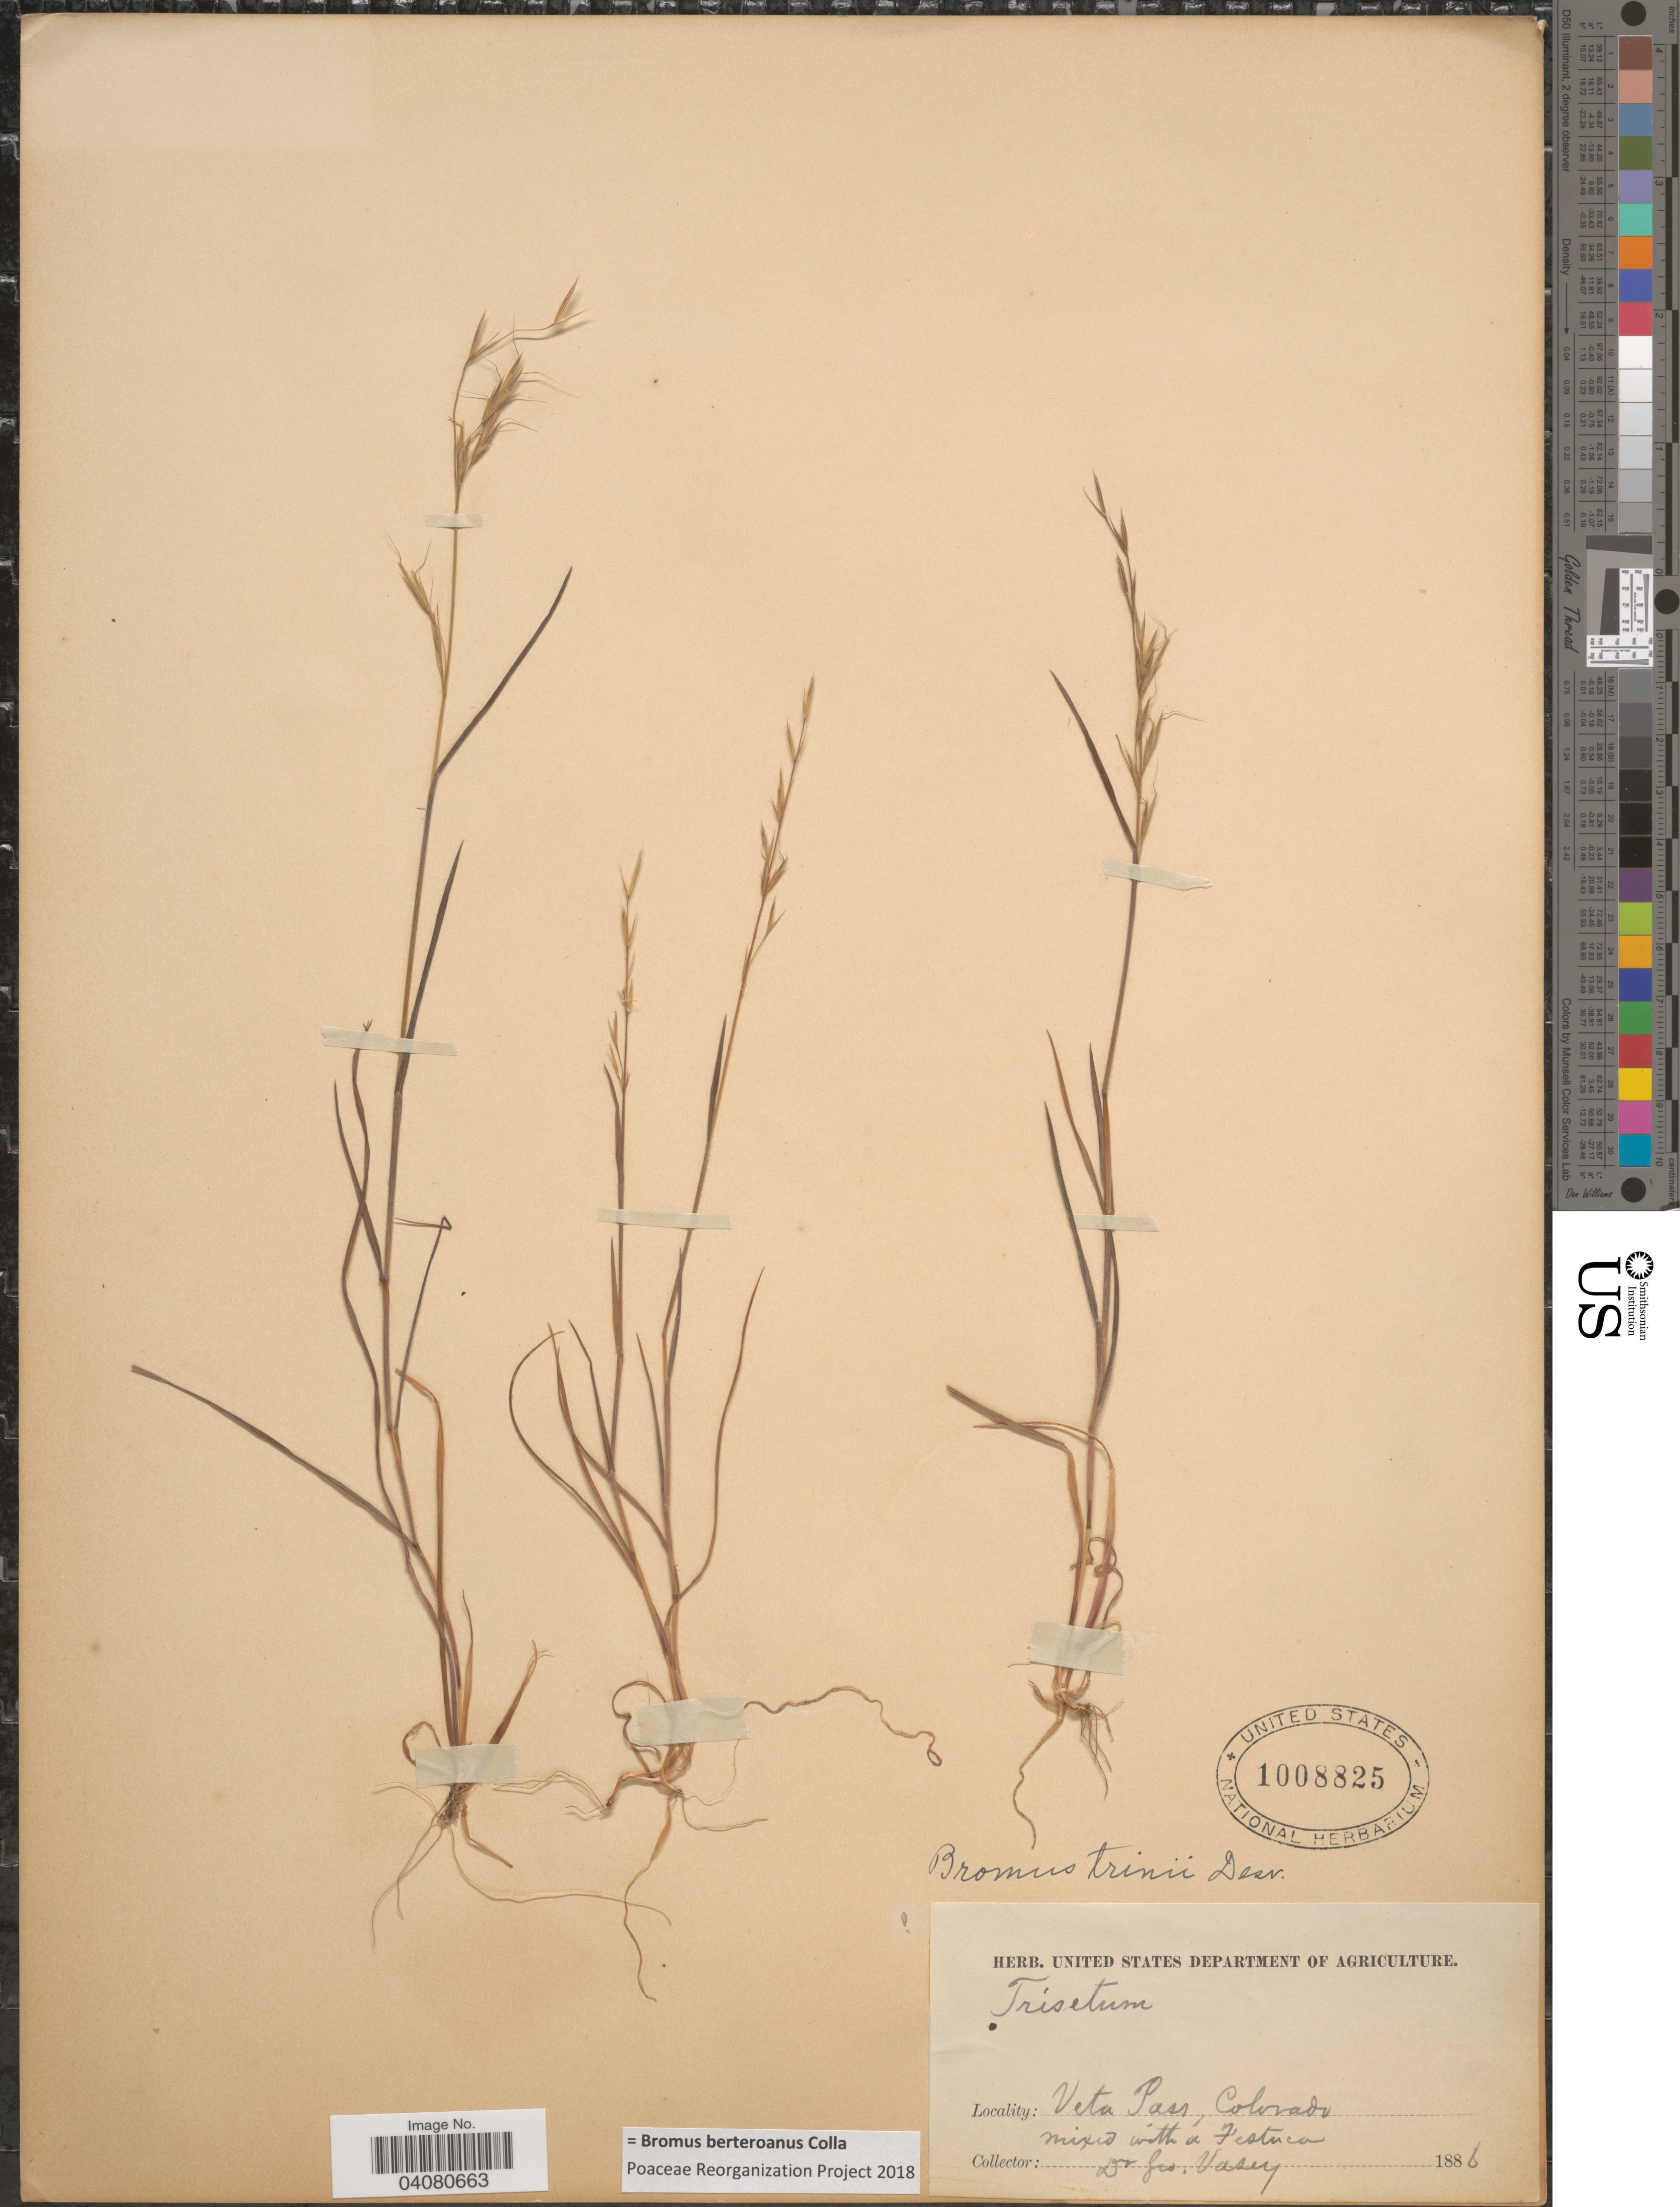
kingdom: Plantae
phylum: Tracheophyta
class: Liliopsida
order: Poales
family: Poaceae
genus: Bromus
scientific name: Bromus berteroanus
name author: Colla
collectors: G. Vasey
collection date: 1886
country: United States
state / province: Colorado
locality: Veta Pass.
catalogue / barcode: US 1008825